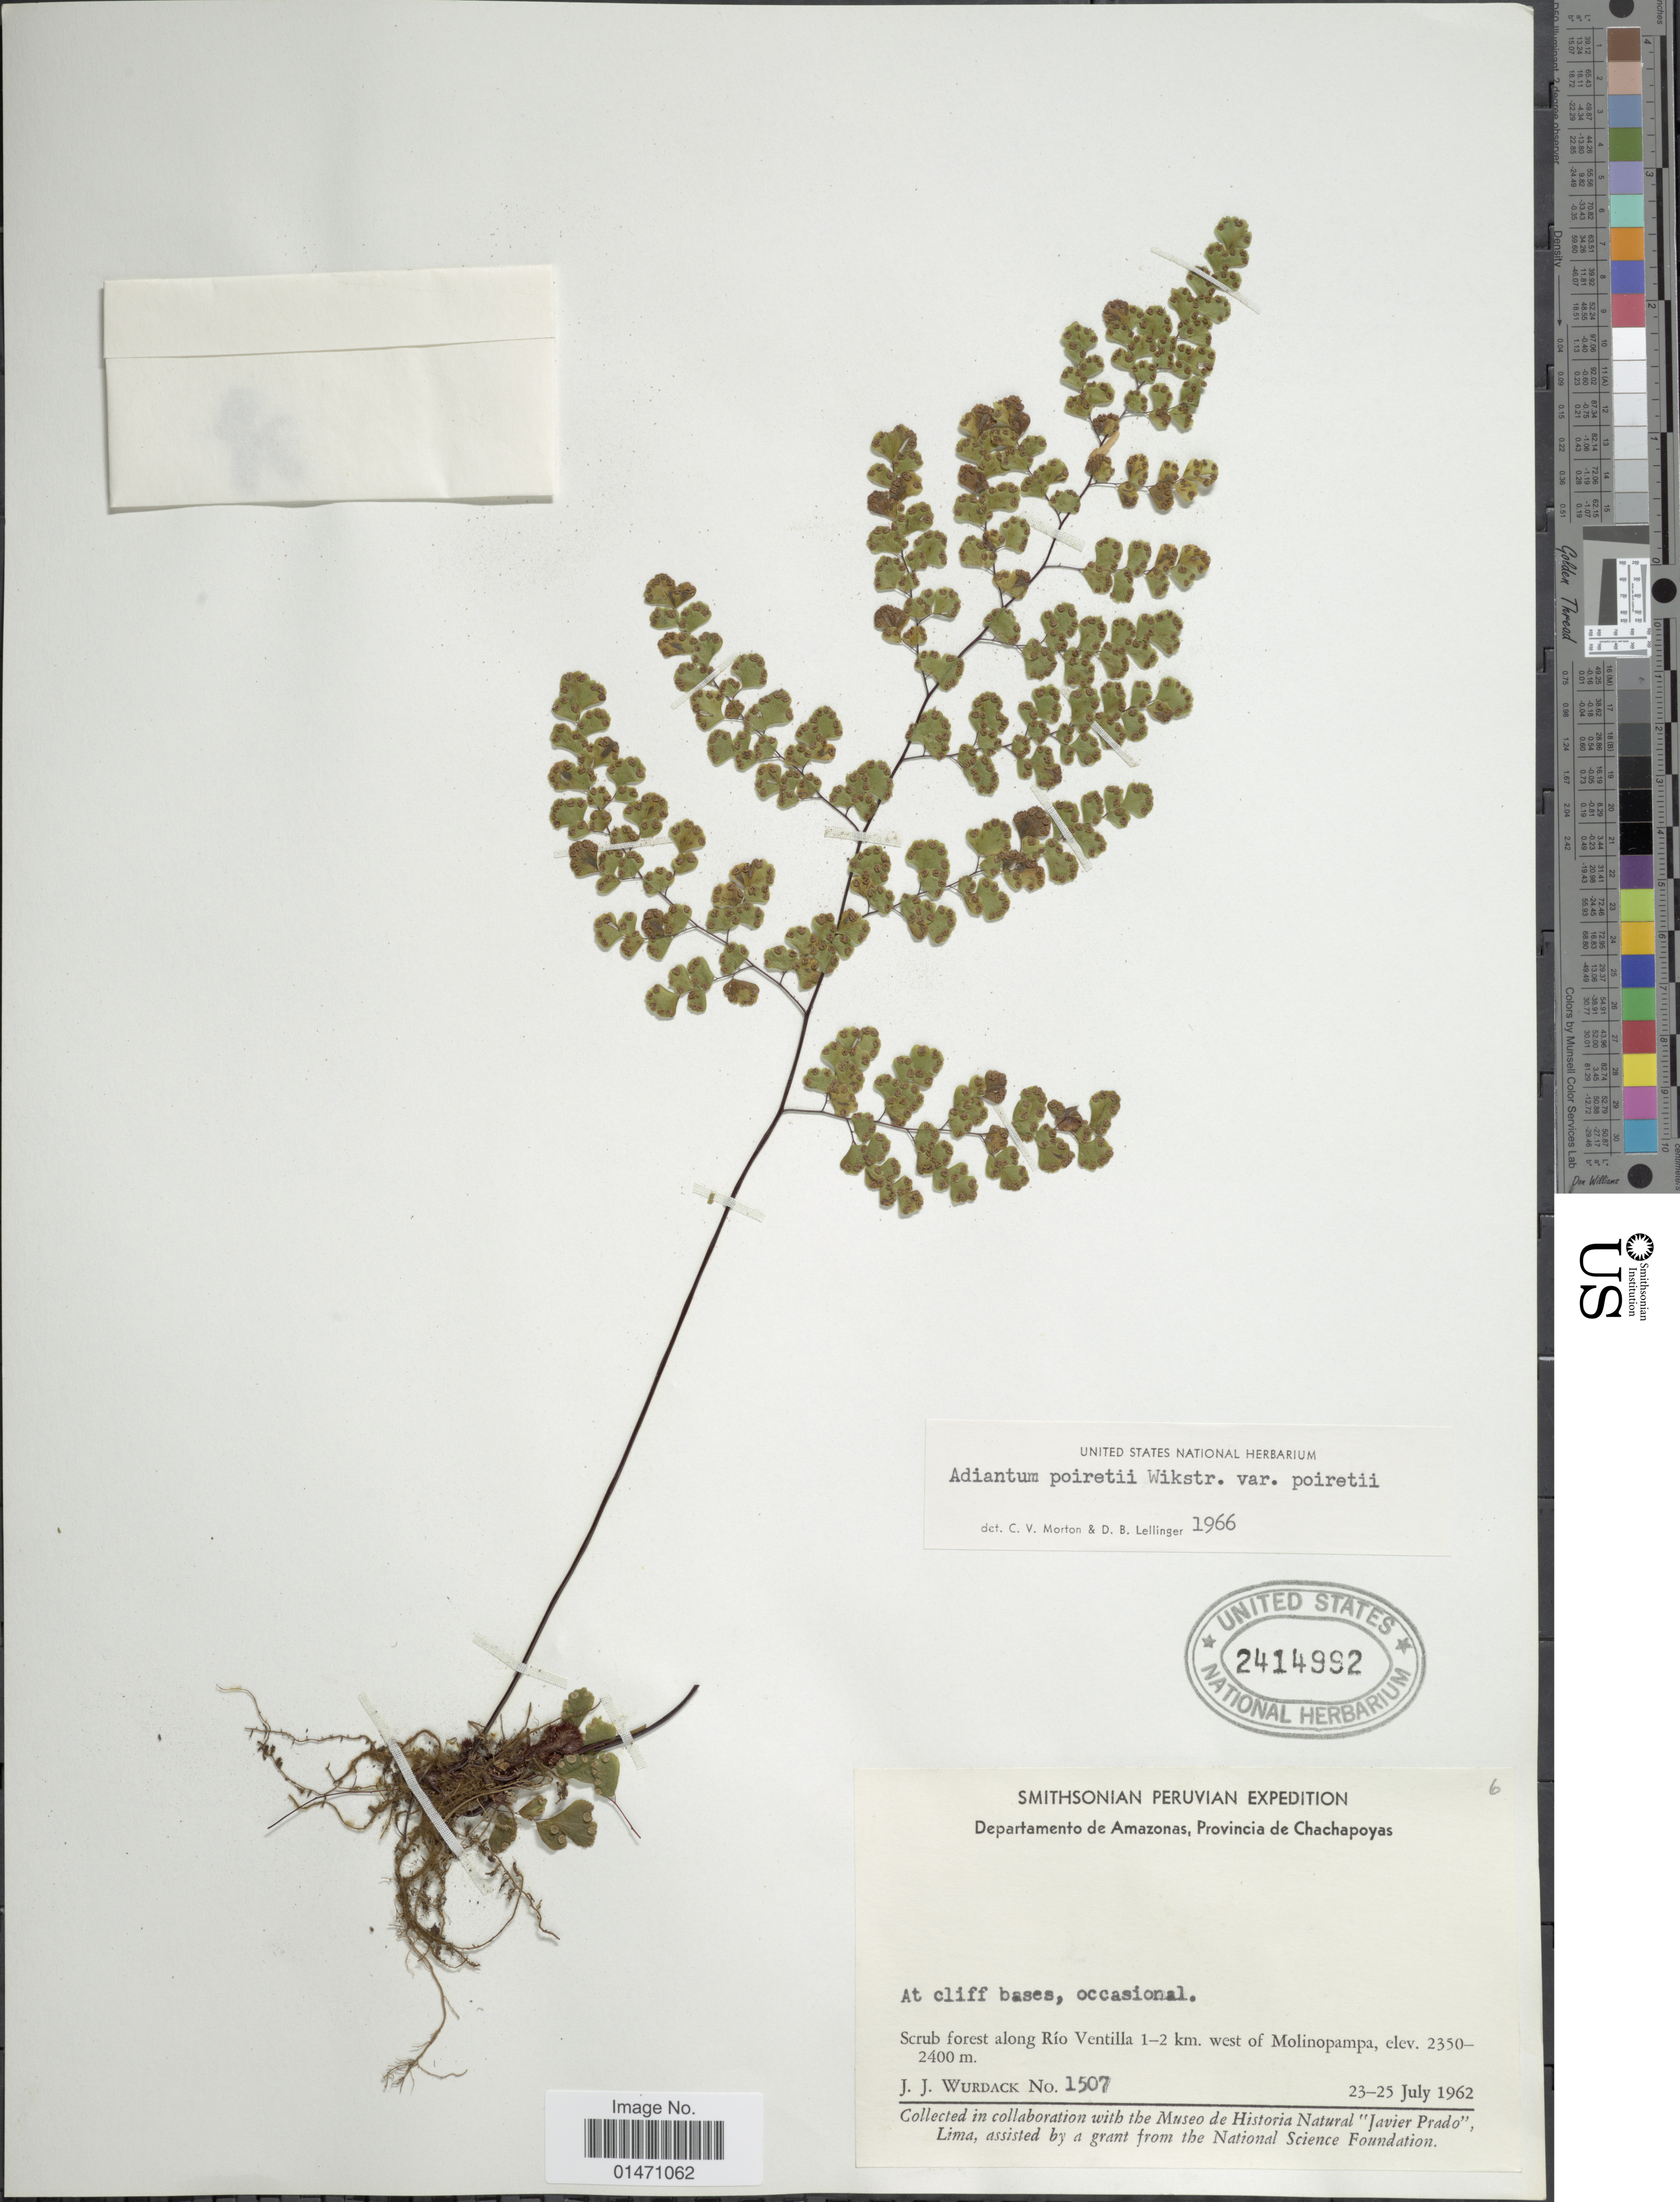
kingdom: Plantae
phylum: Tracheophyta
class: Polypodiopsida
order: Polypodiales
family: Pteridaceae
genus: Adiantum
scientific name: Adiantum poiretii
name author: Wikstr.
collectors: J. J. Wurdack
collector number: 1507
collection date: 1962-07-23/1962-07-25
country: Peru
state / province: Amazonas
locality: Departamento de Amazonas, Provincia de Chachapoyas, scrub forest along Rio Ventilla 1-2km wesrt of Molinopampa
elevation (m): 2350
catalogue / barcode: US 2414992